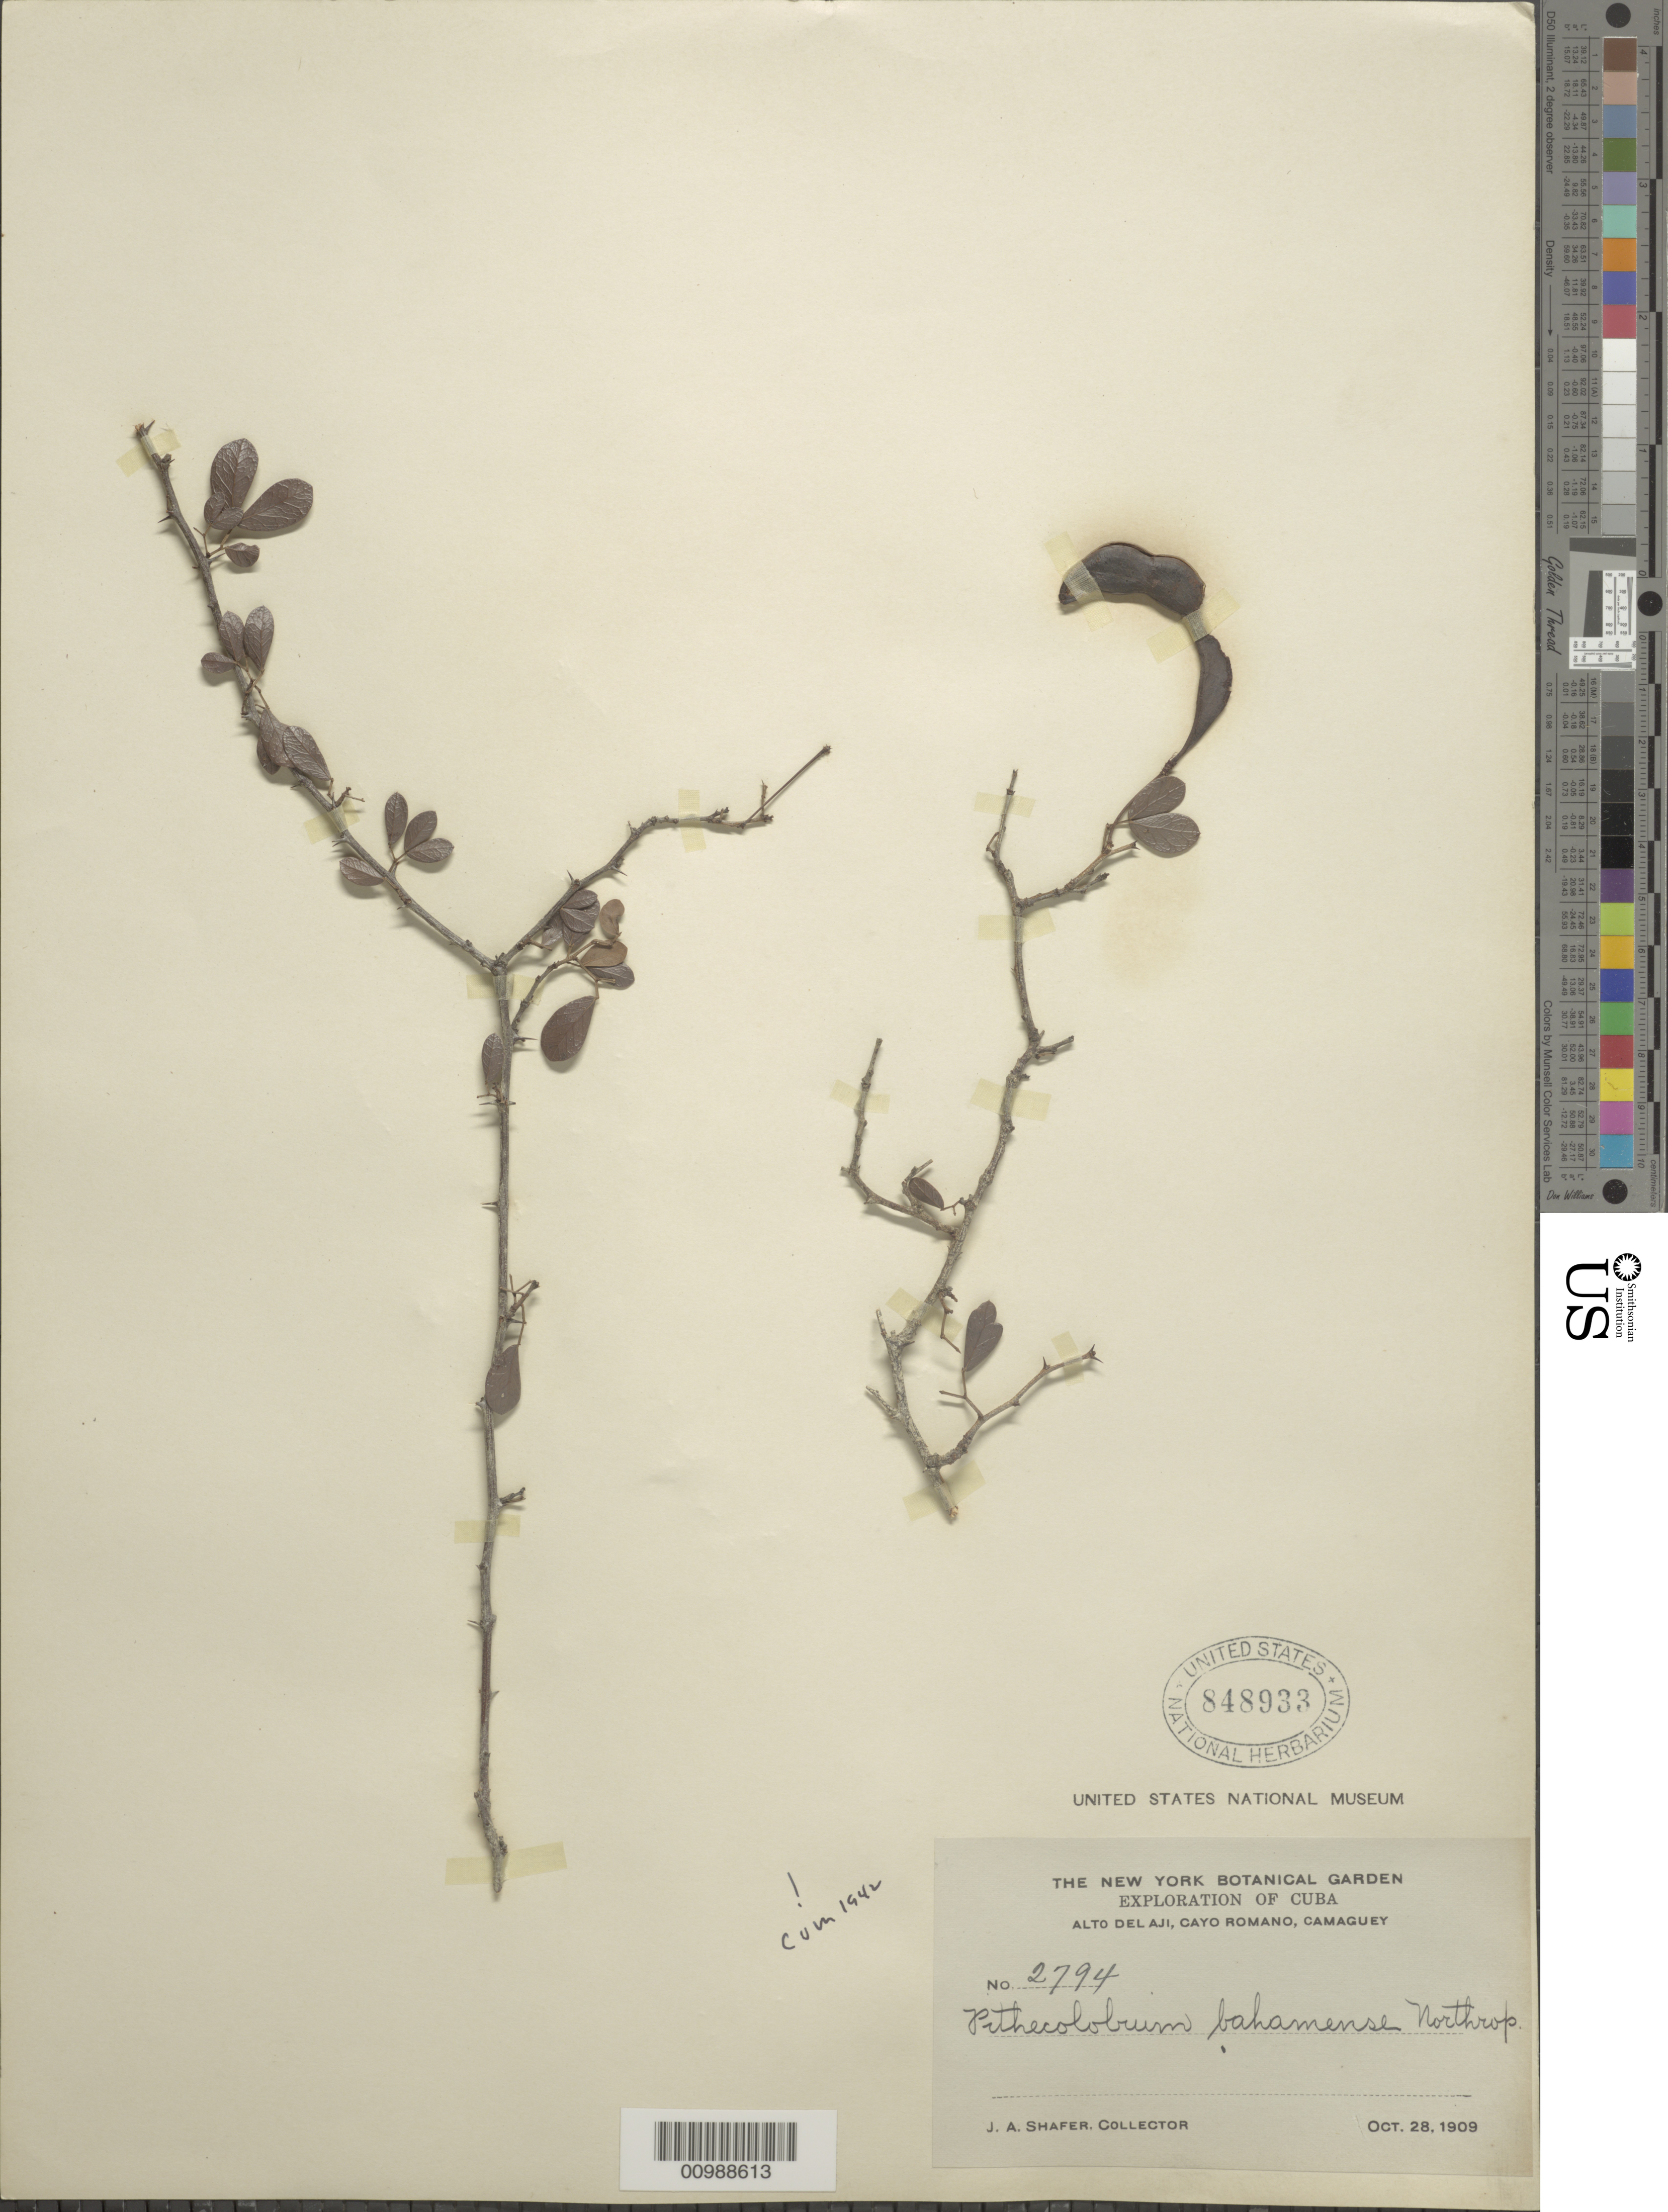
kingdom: Plantae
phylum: Tracheophyta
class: Magnoliopsida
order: Fabales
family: Fabaceae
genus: Pithecellobium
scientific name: Pithecellobium bahamense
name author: Northr.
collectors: J. A. Shafer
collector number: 2794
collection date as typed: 28 Oct 1909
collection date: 1909-10-28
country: Cuba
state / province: Camagüey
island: Cuba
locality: Cayo Romano, Alto del Aji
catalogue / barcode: US 848933